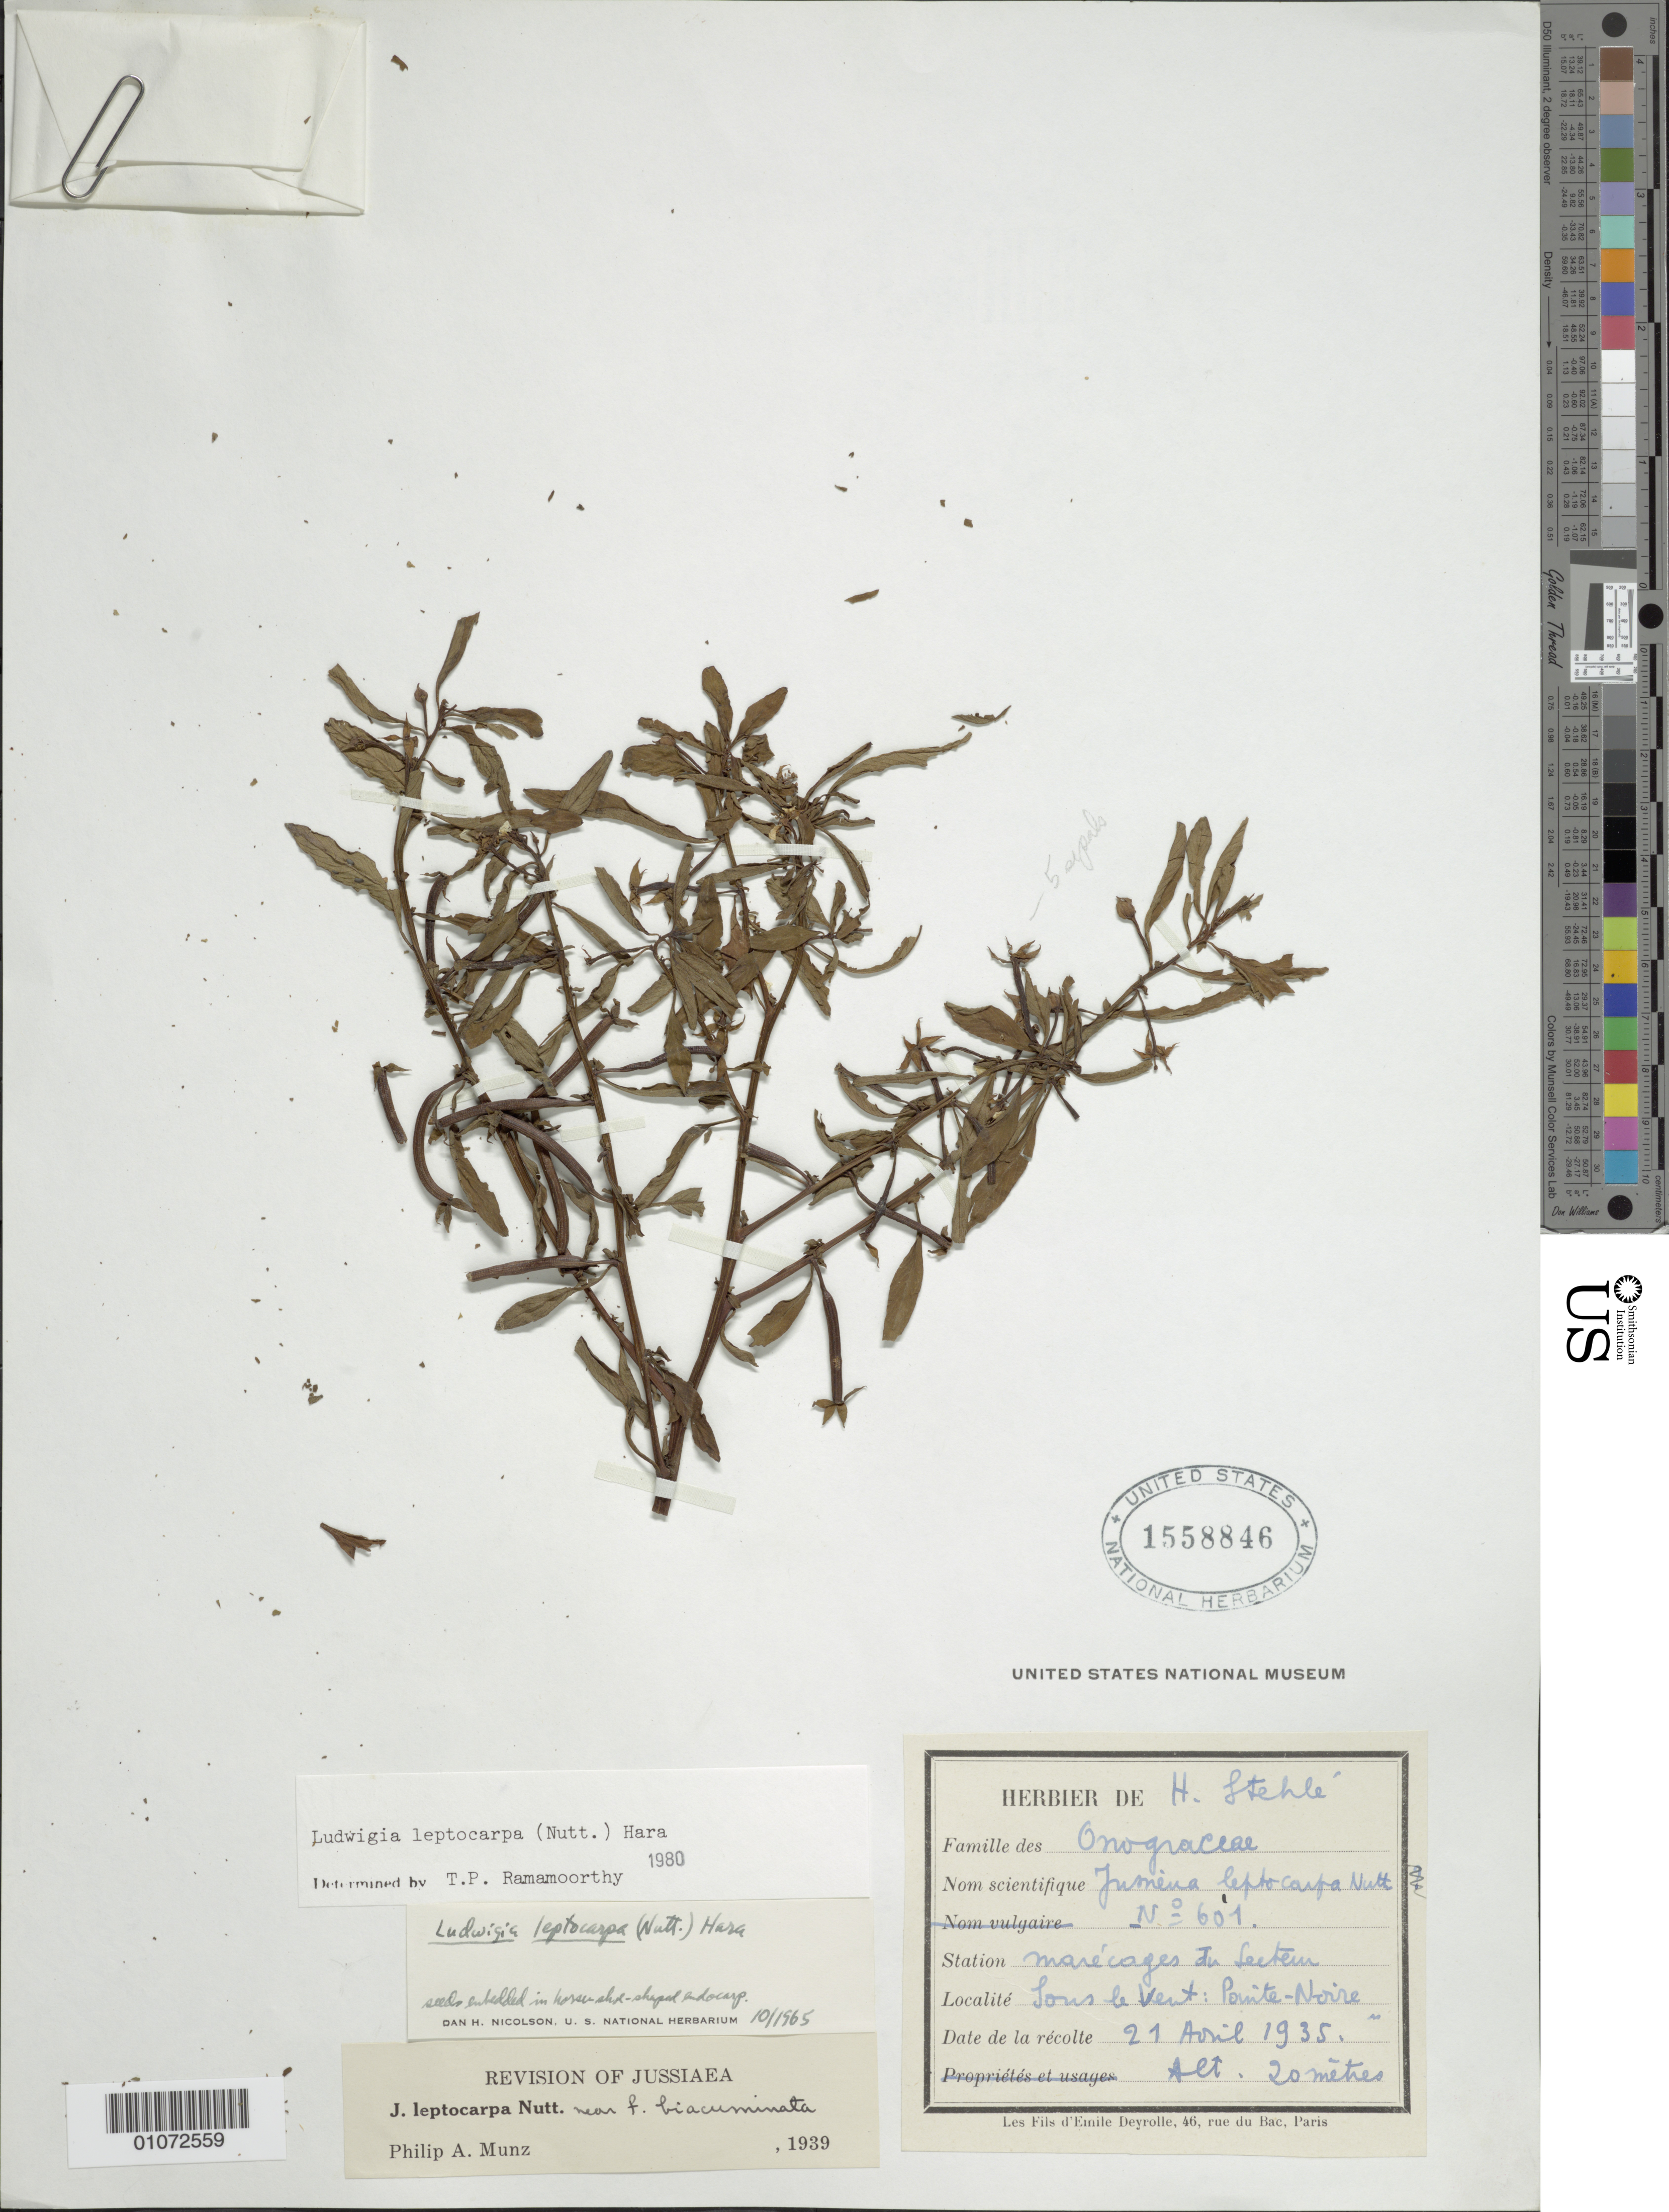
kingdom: Plantae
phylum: Tracheophyta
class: Magnoliopsida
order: Myrtales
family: Onagraceae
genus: Ludwigia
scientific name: Ludwigia leptocarpa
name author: (Nutt.) H. Hara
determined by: Ramamoorthy, T. P.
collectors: H. Stehlé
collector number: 601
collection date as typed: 21 Apr 1935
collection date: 1935-04-21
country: Guadeloupe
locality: Lous le Vent: Pointe-Noire.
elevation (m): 20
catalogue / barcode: US 1558846